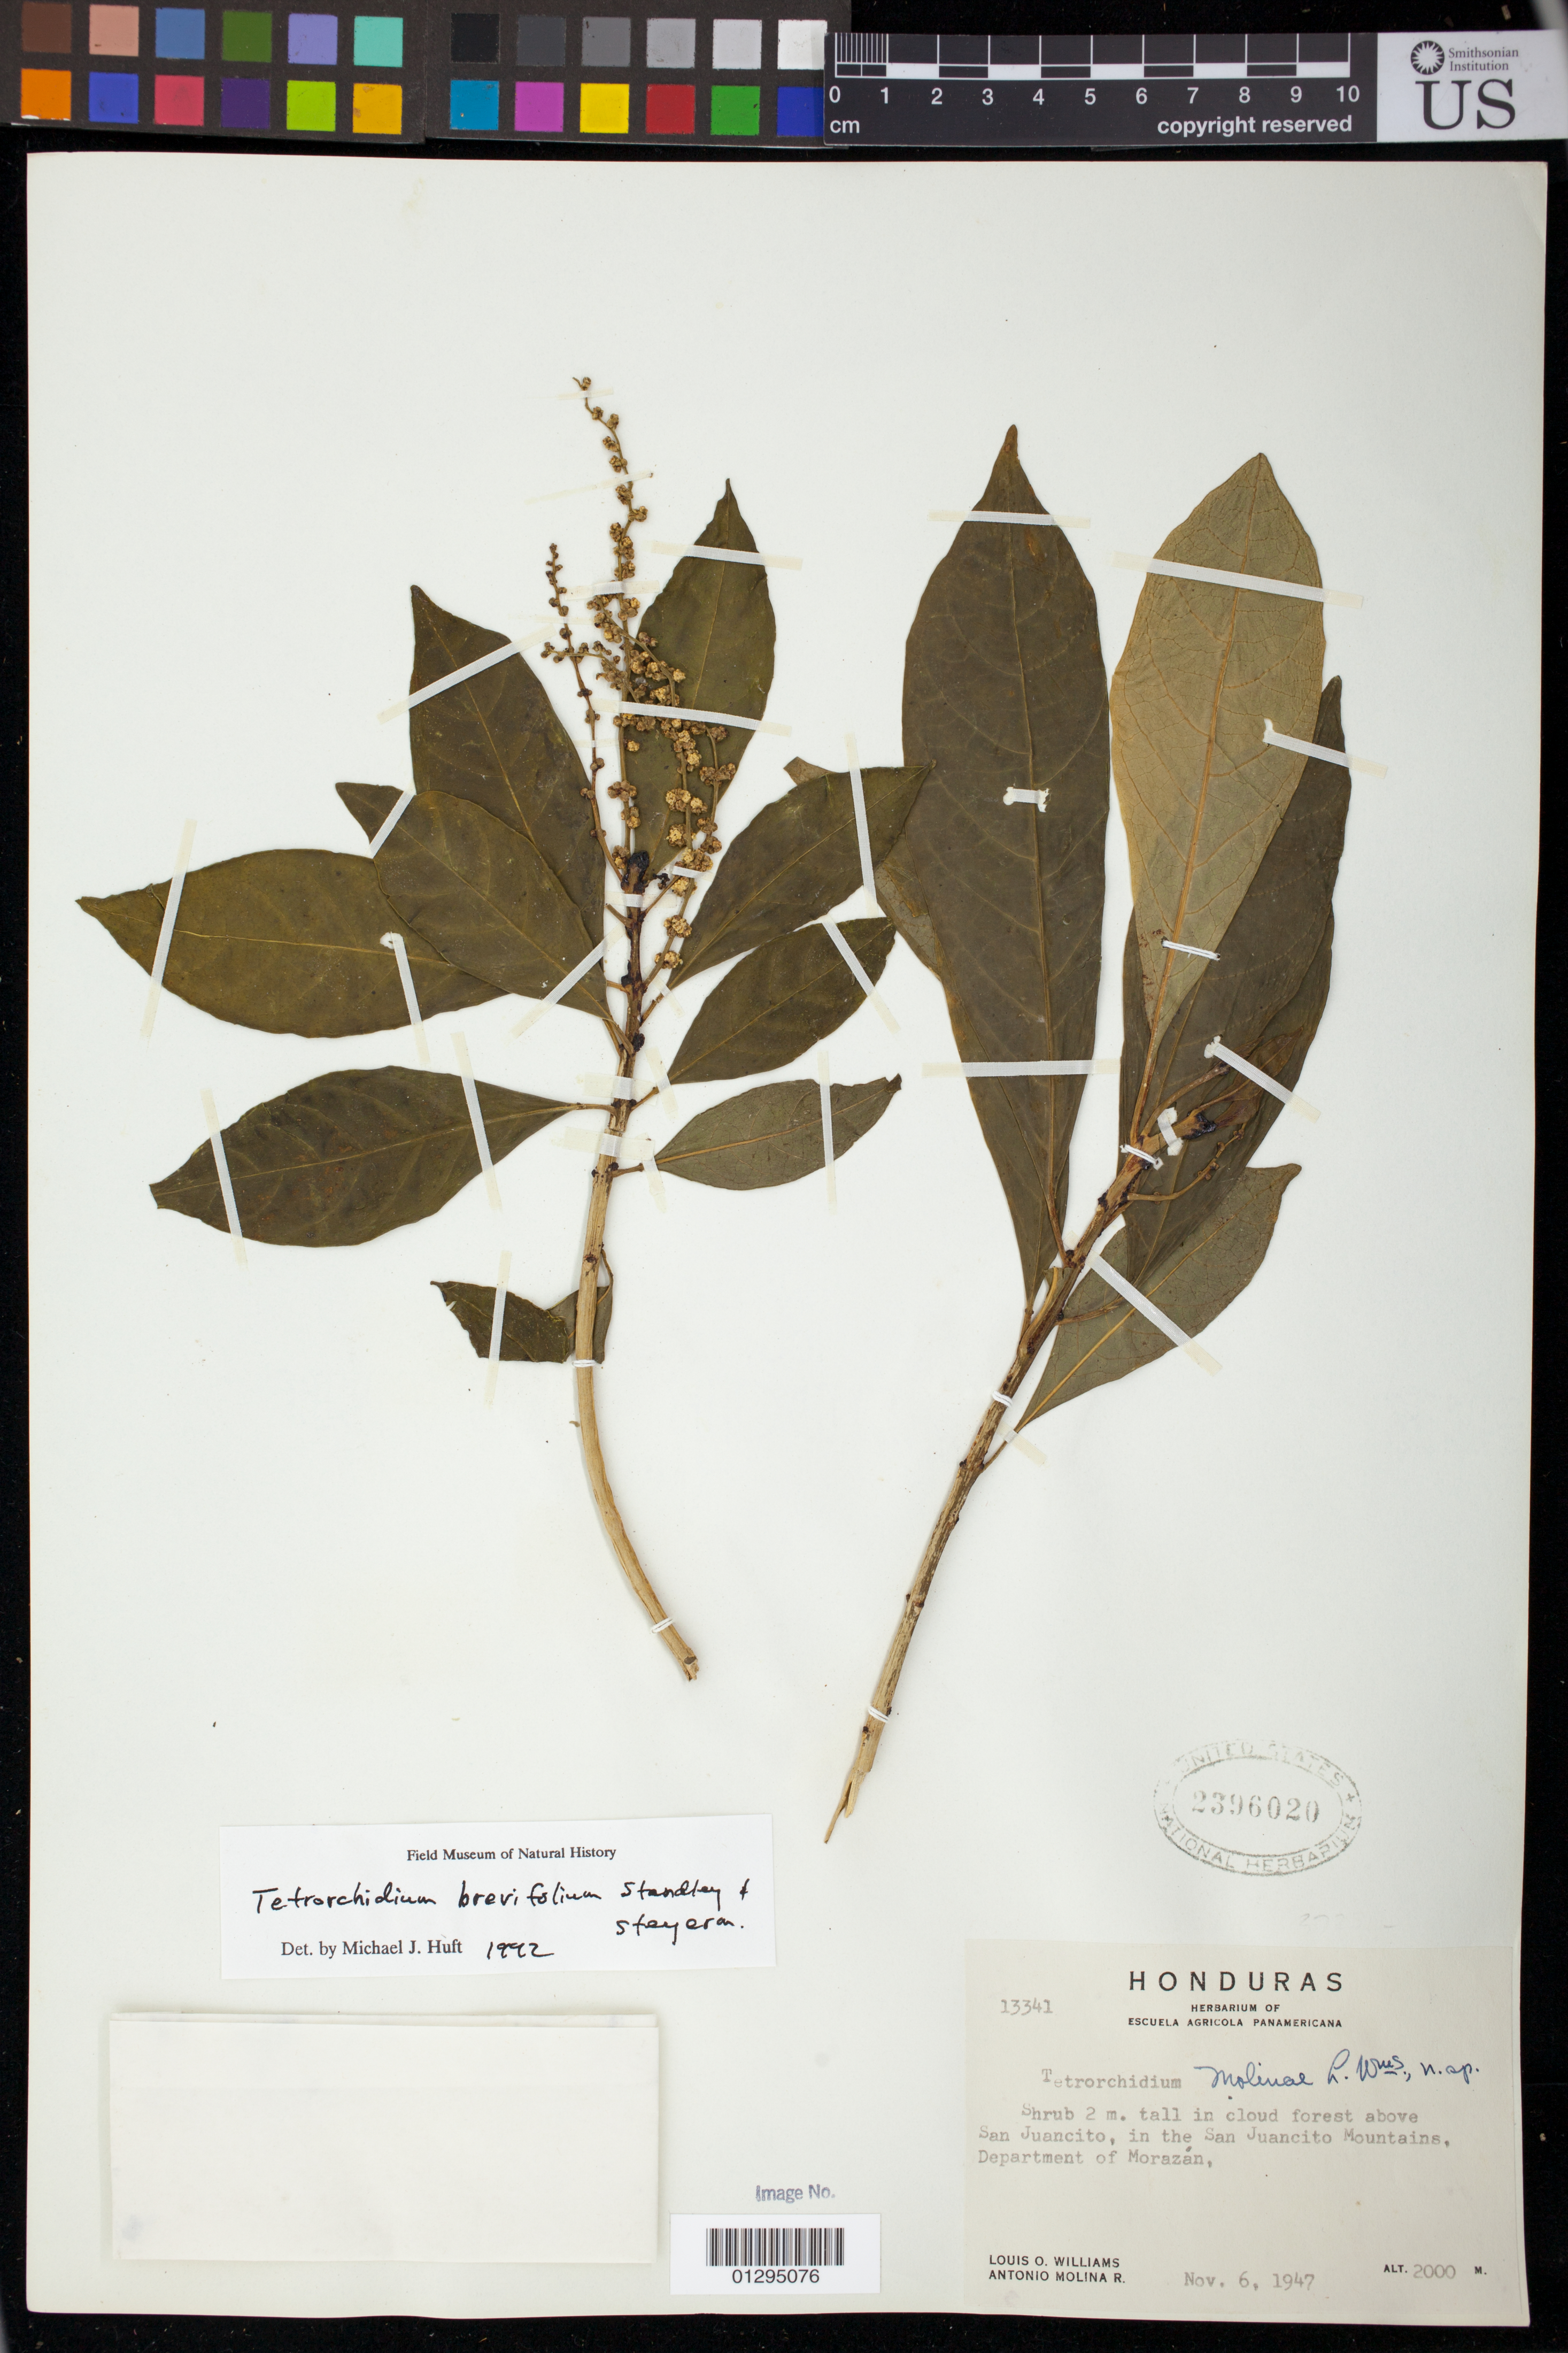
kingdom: Plantae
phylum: Tracheophyta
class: Magnoliopsida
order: Malpighiales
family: Euphorbiaceae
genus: Tetrorchidium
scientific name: Tetrorchidium brevifolium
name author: Standl. & Steyerm.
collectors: L. O. Williams & A. Molina R.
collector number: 13341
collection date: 1947-11-06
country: Honduras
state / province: Fco. Morazán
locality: In cloud forest above San Juancito, in the San Juancito Mountains, Department of Morazán.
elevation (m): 2000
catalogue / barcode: US 2396020